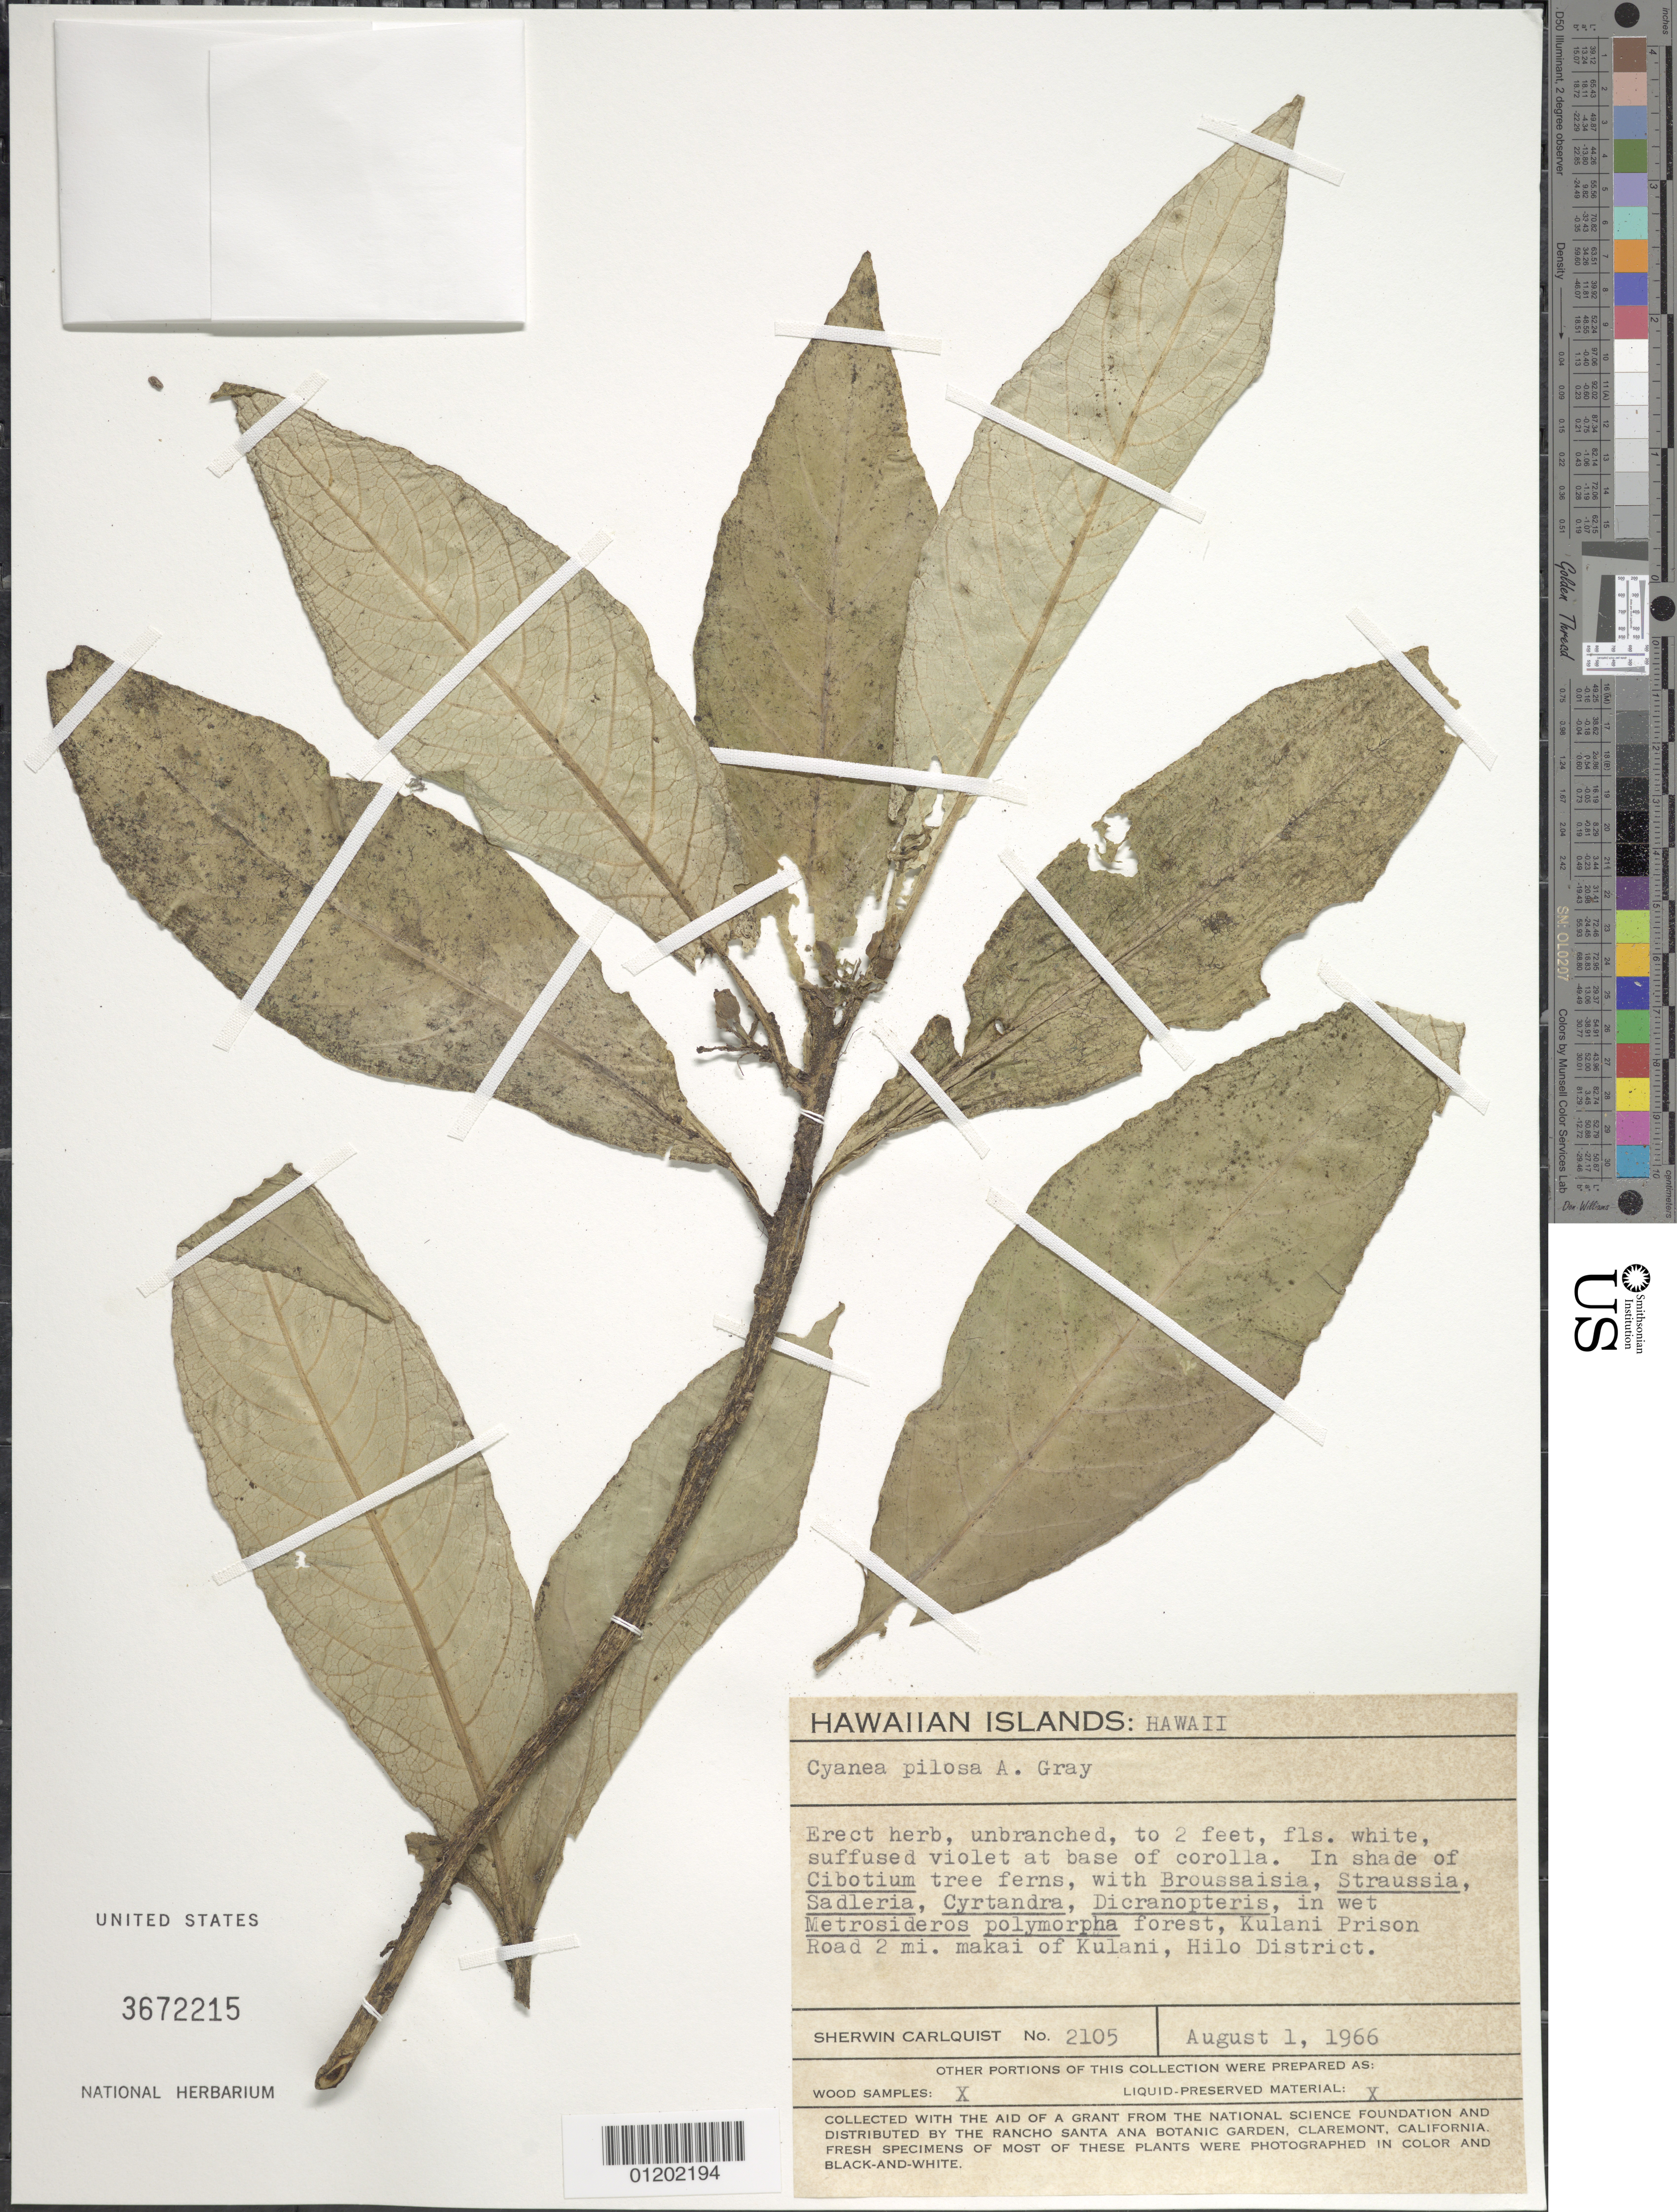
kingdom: Plantae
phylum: Tracheophyta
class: Magnoliopsida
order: Asterales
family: Campanulaceae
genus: Cyanea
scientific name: Cyanea pilosa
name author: A. Gray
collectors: S. Carlquist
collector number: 2105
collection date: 2013-08-01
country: United States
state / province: Hawaii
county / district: Hawaii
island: Hawaii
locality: Kulani Prison Road 2 mi makai of Kulani, Hilo District.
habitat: Wet forest.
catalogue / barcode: US 3672215